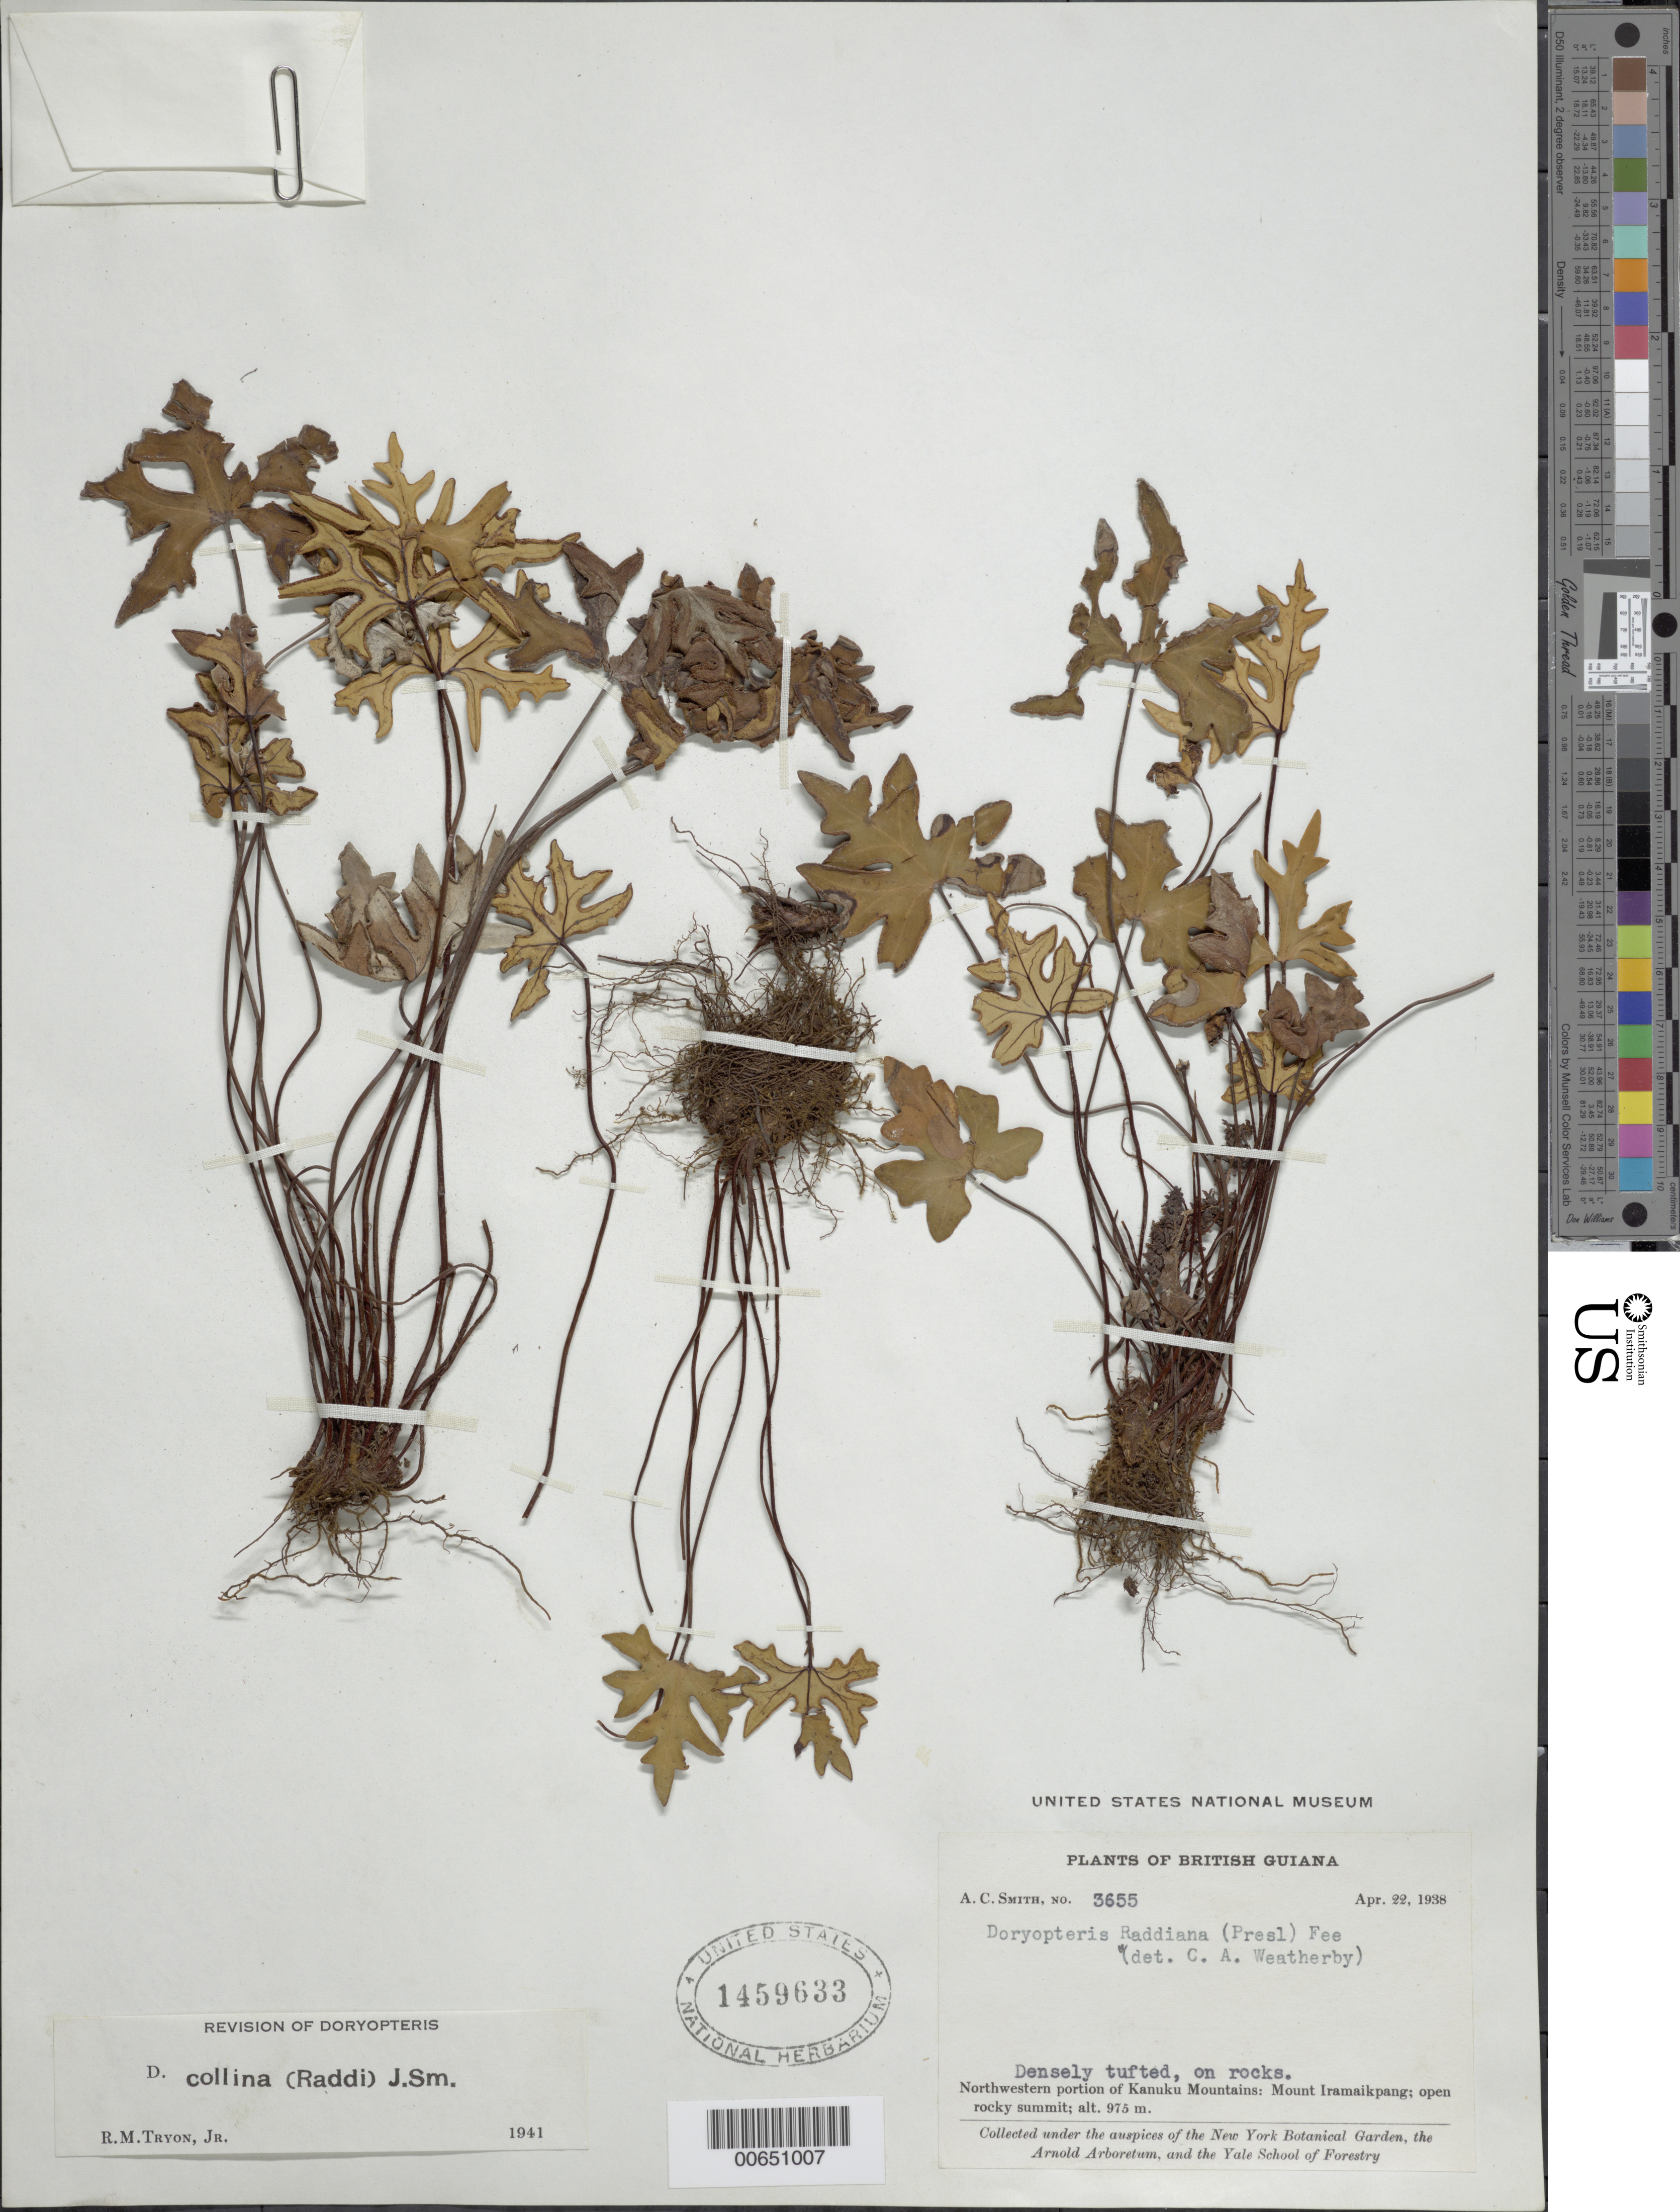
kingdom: Plantae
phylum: Tracheophyta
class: Polypodiopsida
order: Polypodiales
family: Pteridaceae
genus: Doryopteris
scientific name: Doryopteris collina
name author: (Raddi) J. Sm.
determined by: Weatherby, C. A.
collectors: A. C. Smith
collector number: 3655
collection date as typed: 22-Apr-38 to 23-Apr-38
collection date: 1938-04-22/1938-04-23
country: Guyana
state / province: U. Takutu-U. Essequibo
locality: Kanuku Mts., NW portion; Mount Iramaikpang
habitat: Open rocky summit.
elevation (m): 975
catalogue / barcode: US 1459633